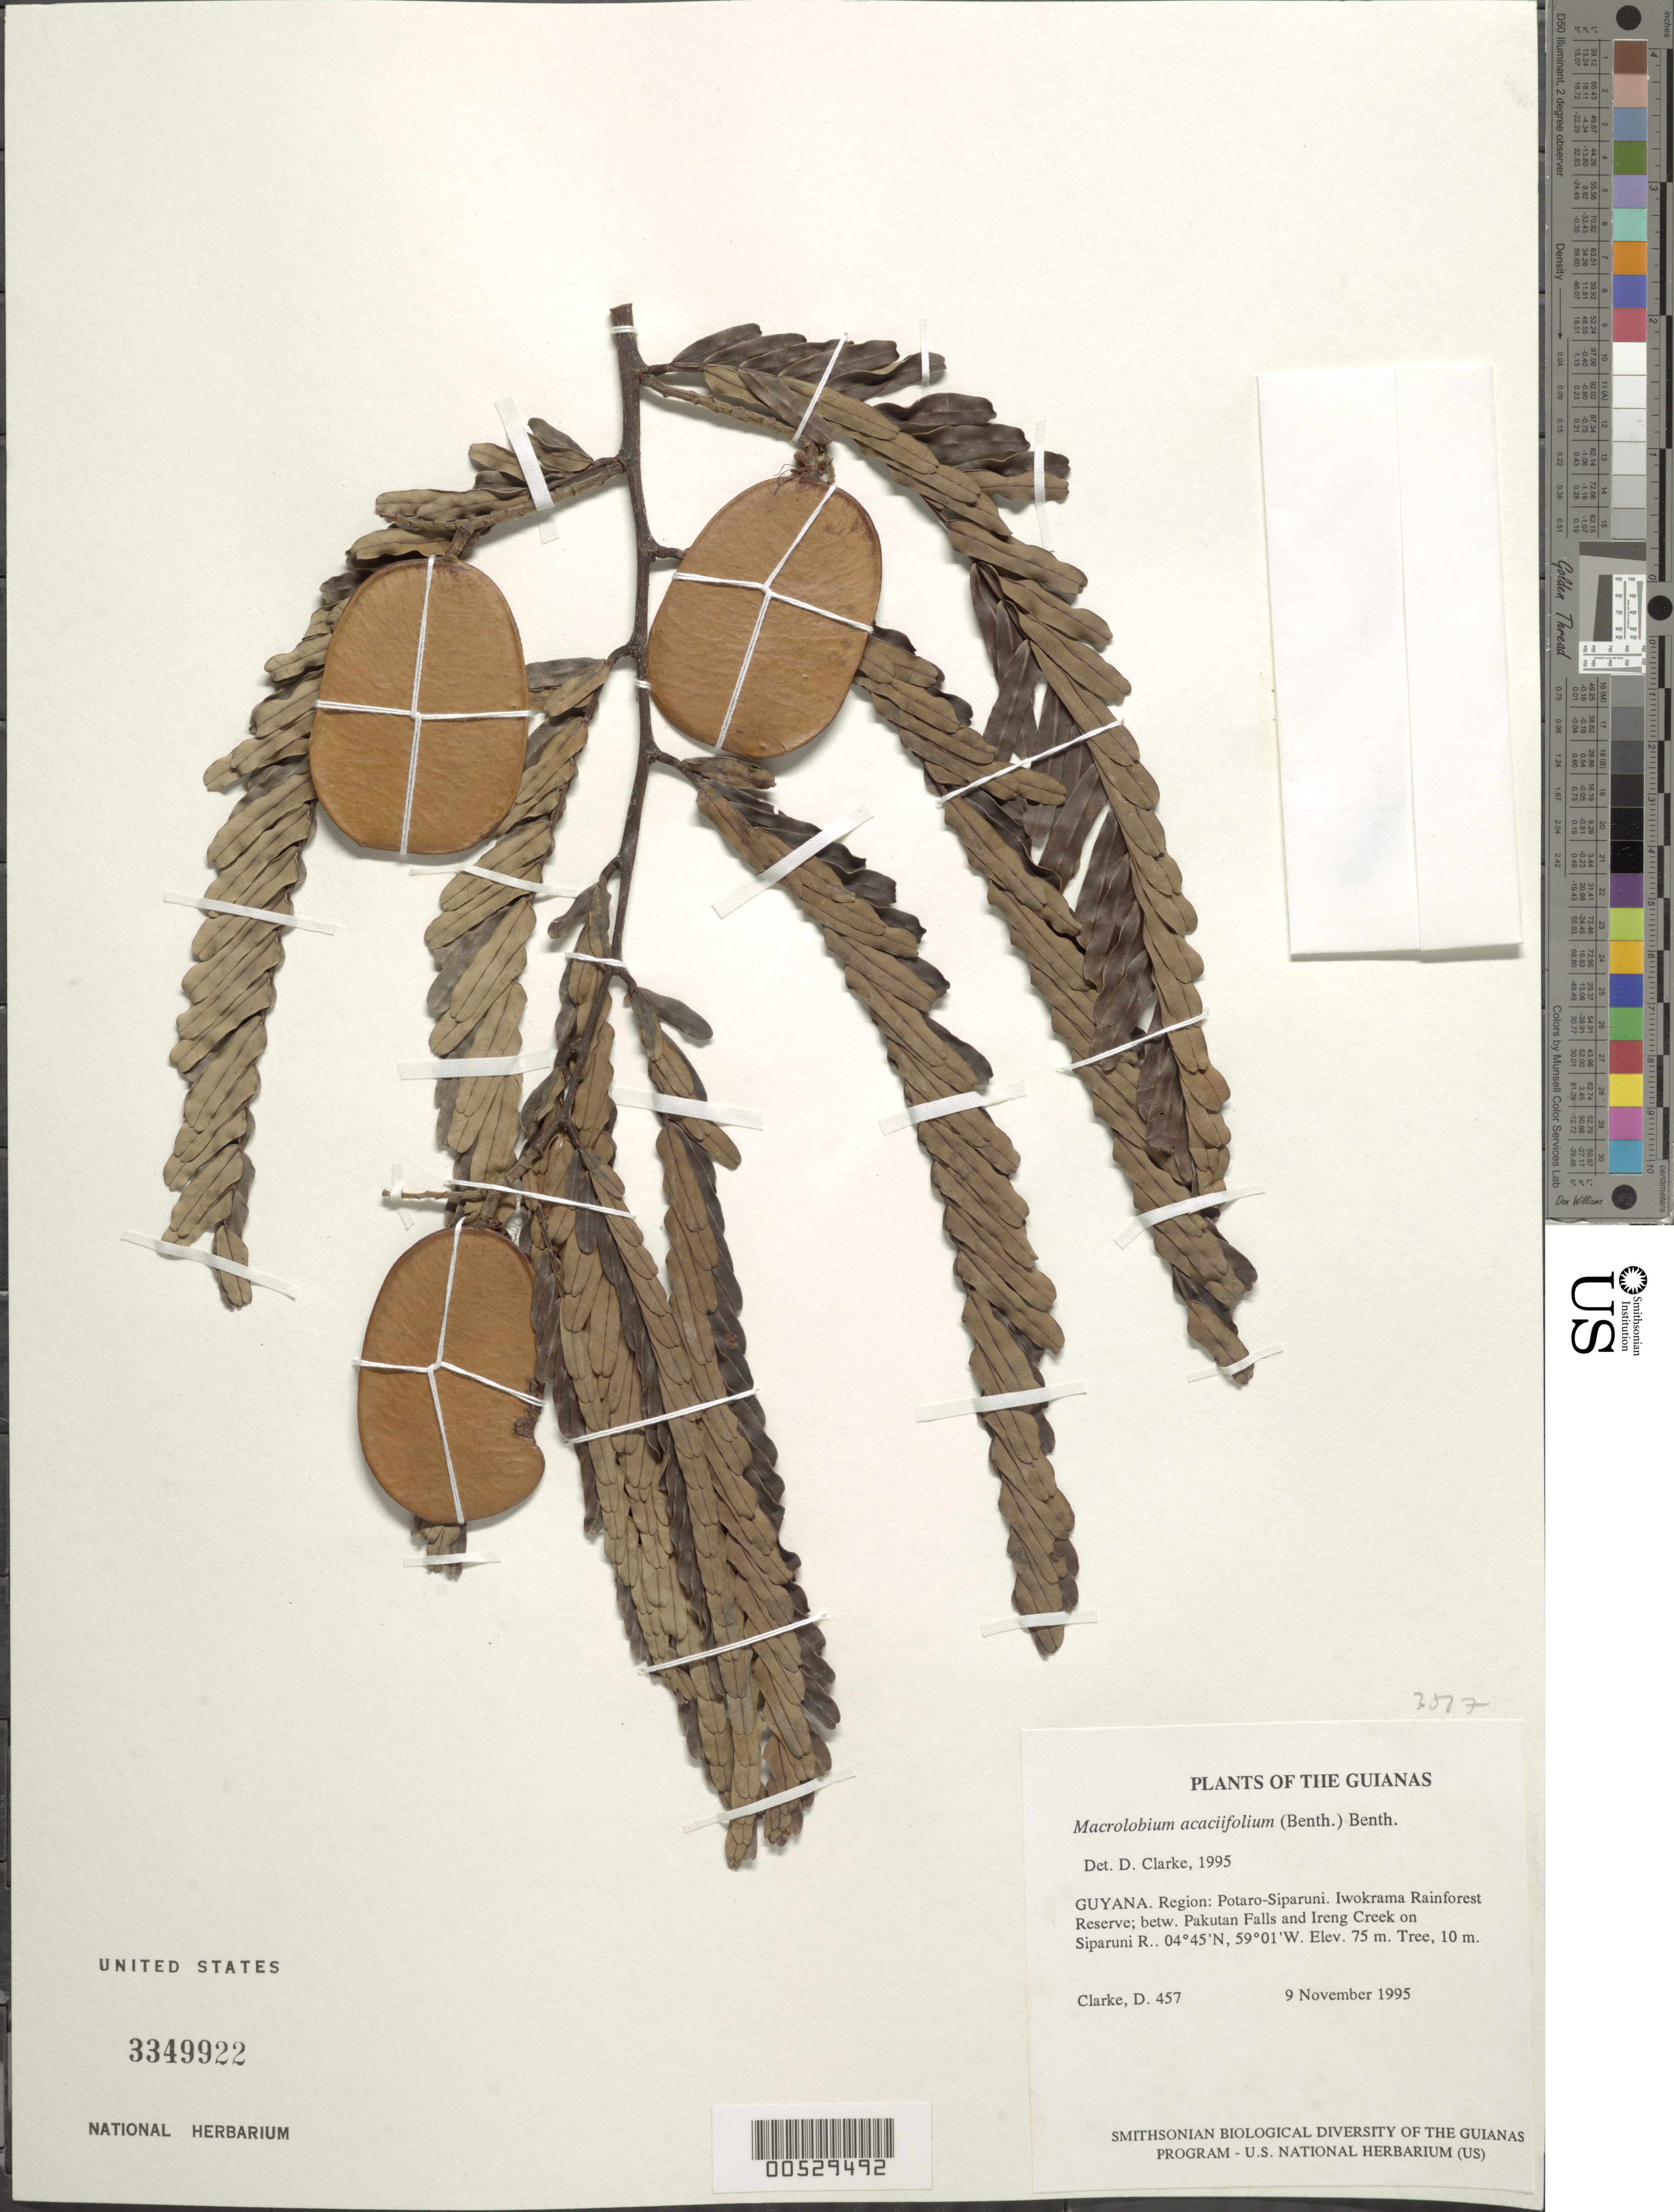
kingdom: Plantae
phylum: Tracheophyta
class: Magnoliopsida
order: Fabales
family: Fabaceae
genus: Macrolobium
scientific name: Macrolobium acaciifolium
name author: (Benth.) Benth.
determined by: Barneby, Rupert C., (NY)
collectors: H. D. Clarke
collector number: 457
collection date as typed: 9 November 1995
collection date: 1995-11-09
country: Guyana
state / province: Potaro-Siparuni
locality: Iwokrama Rainforest Reserve; betw. Pakutau Falls and Ireng Creek on Siparuni R.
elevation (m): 75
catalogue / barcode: US 3349922